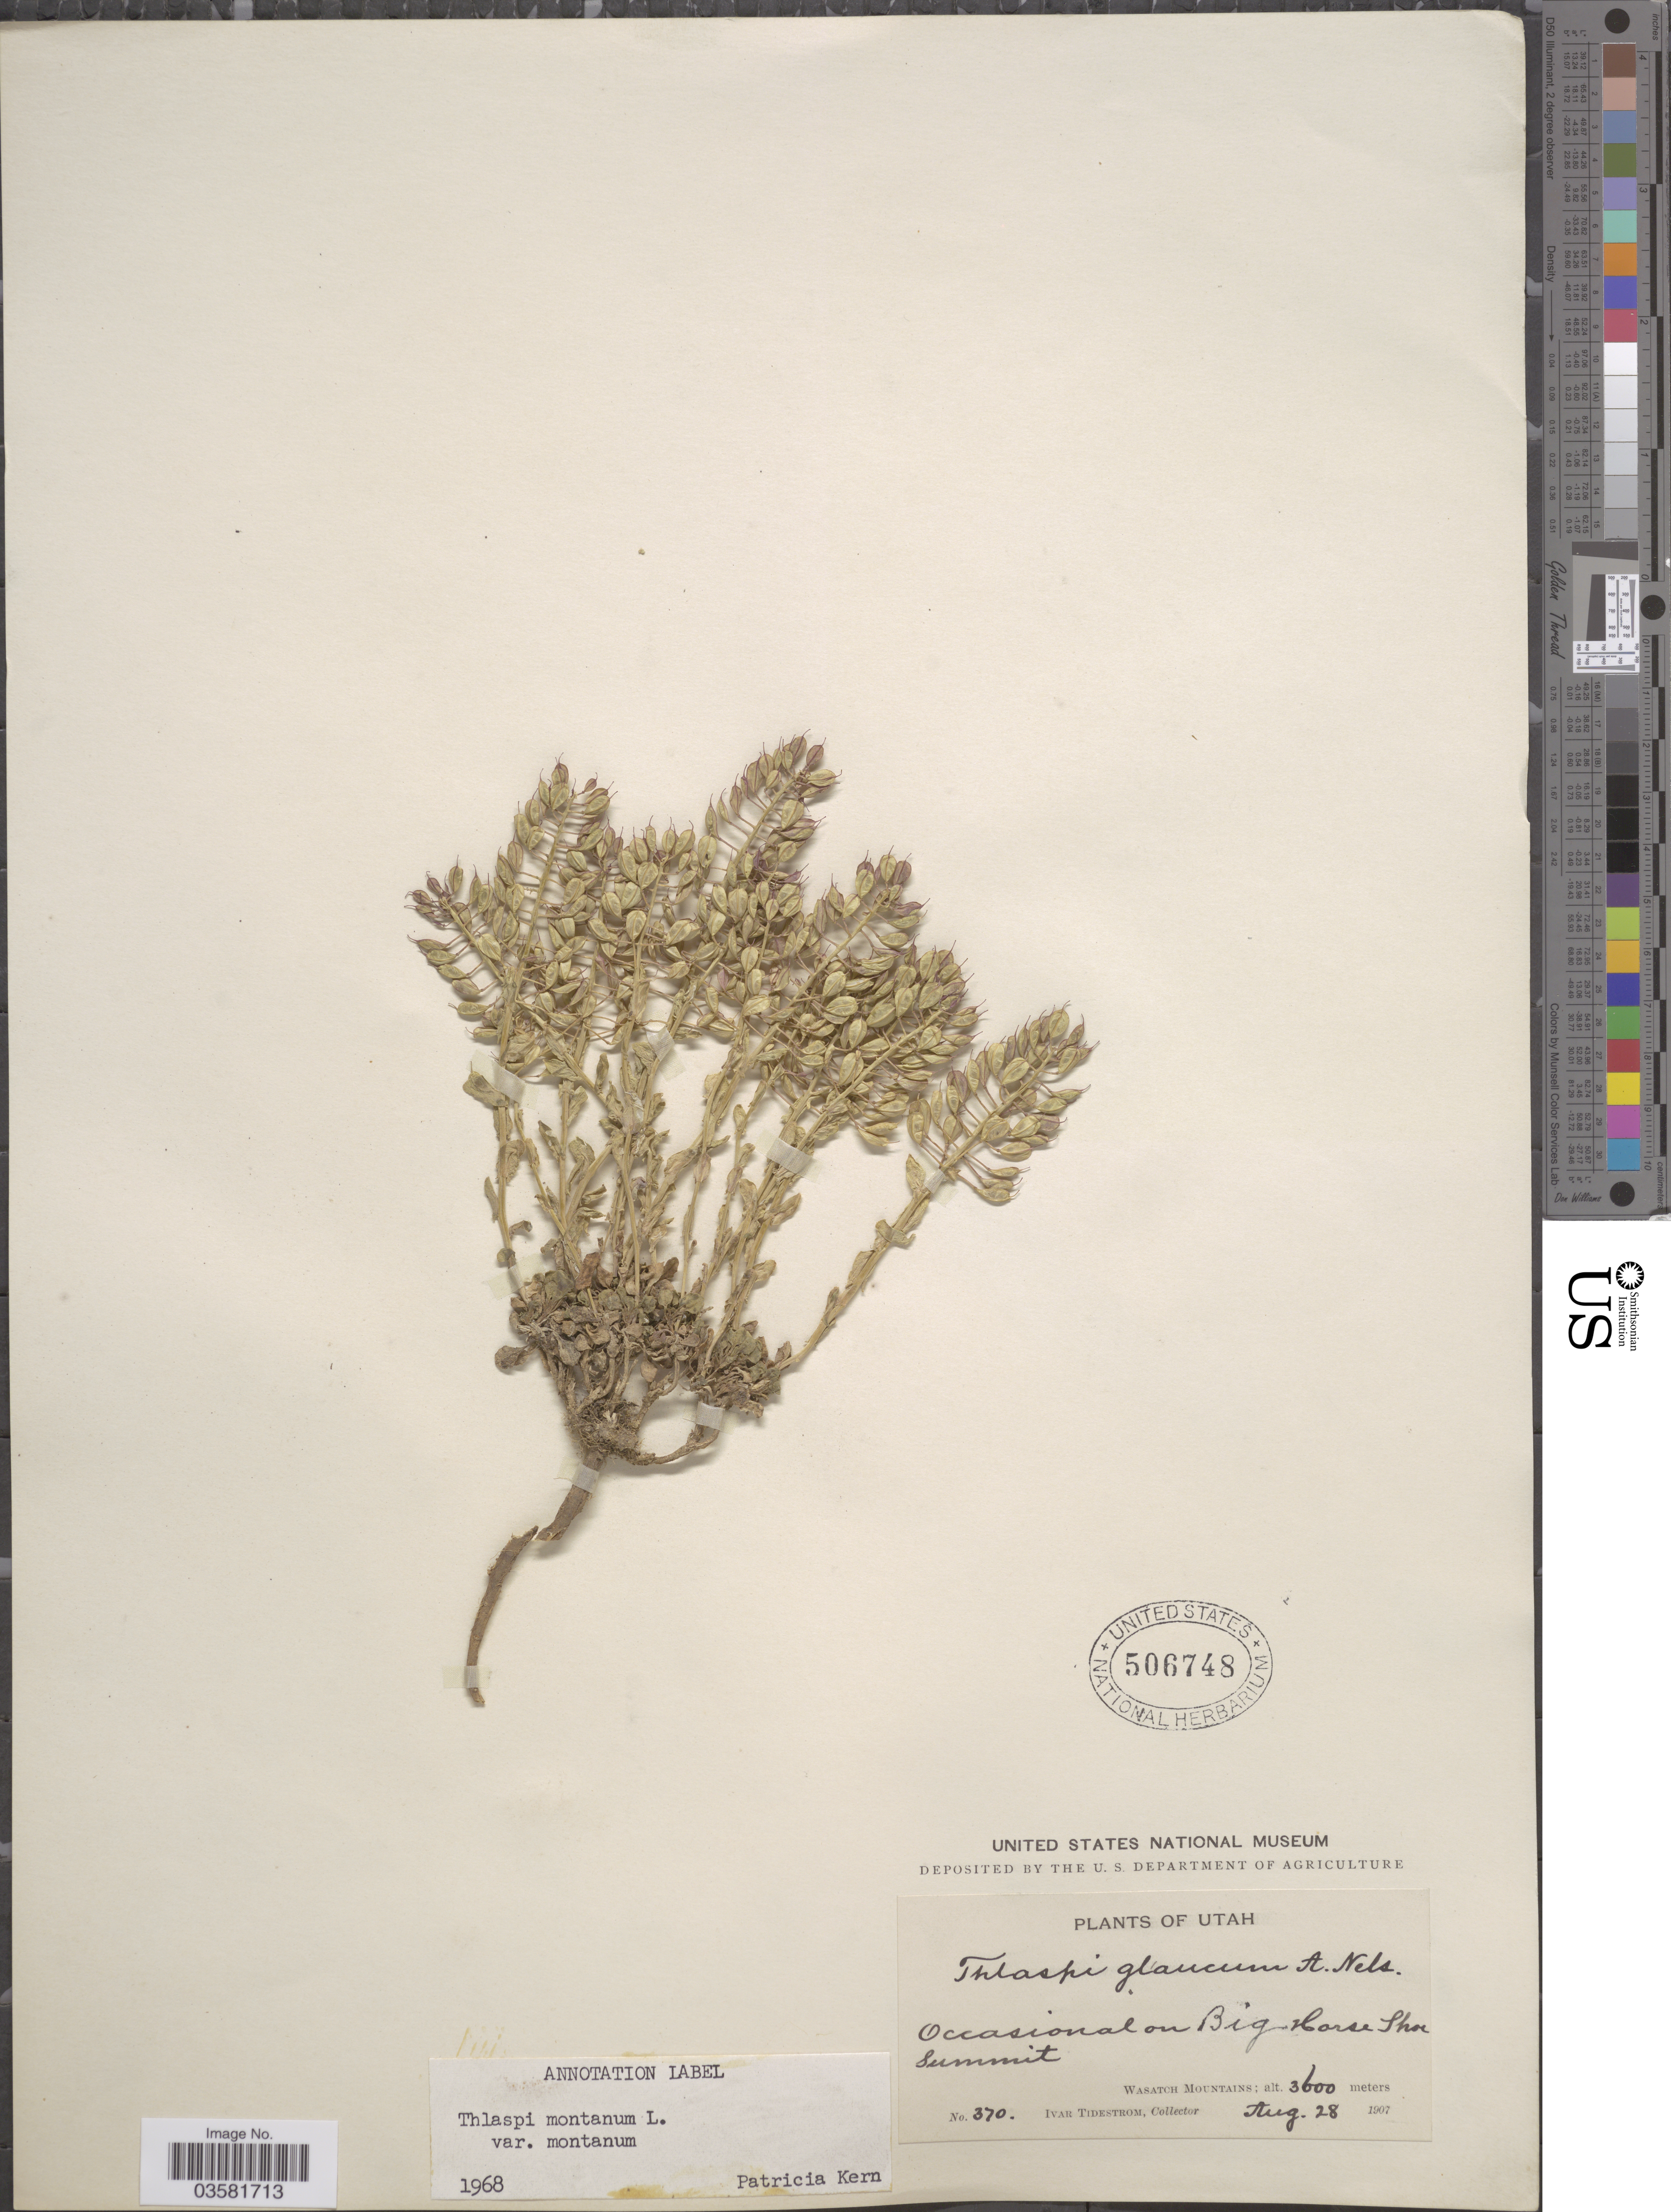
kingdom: Plantae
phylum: Tracheophyta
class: Magnoliopsida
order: Brassicales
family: Brassicaceae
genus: Thlaspi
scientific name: Thlaspi montanum var. montanum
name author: L.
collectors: I. F. Tidestrom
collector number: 370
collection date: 1907-08-28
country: United States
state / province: Utah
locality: Big Horse Shoe Summit. Wasatch Mountains.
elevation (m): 3600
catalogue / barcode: US 506748